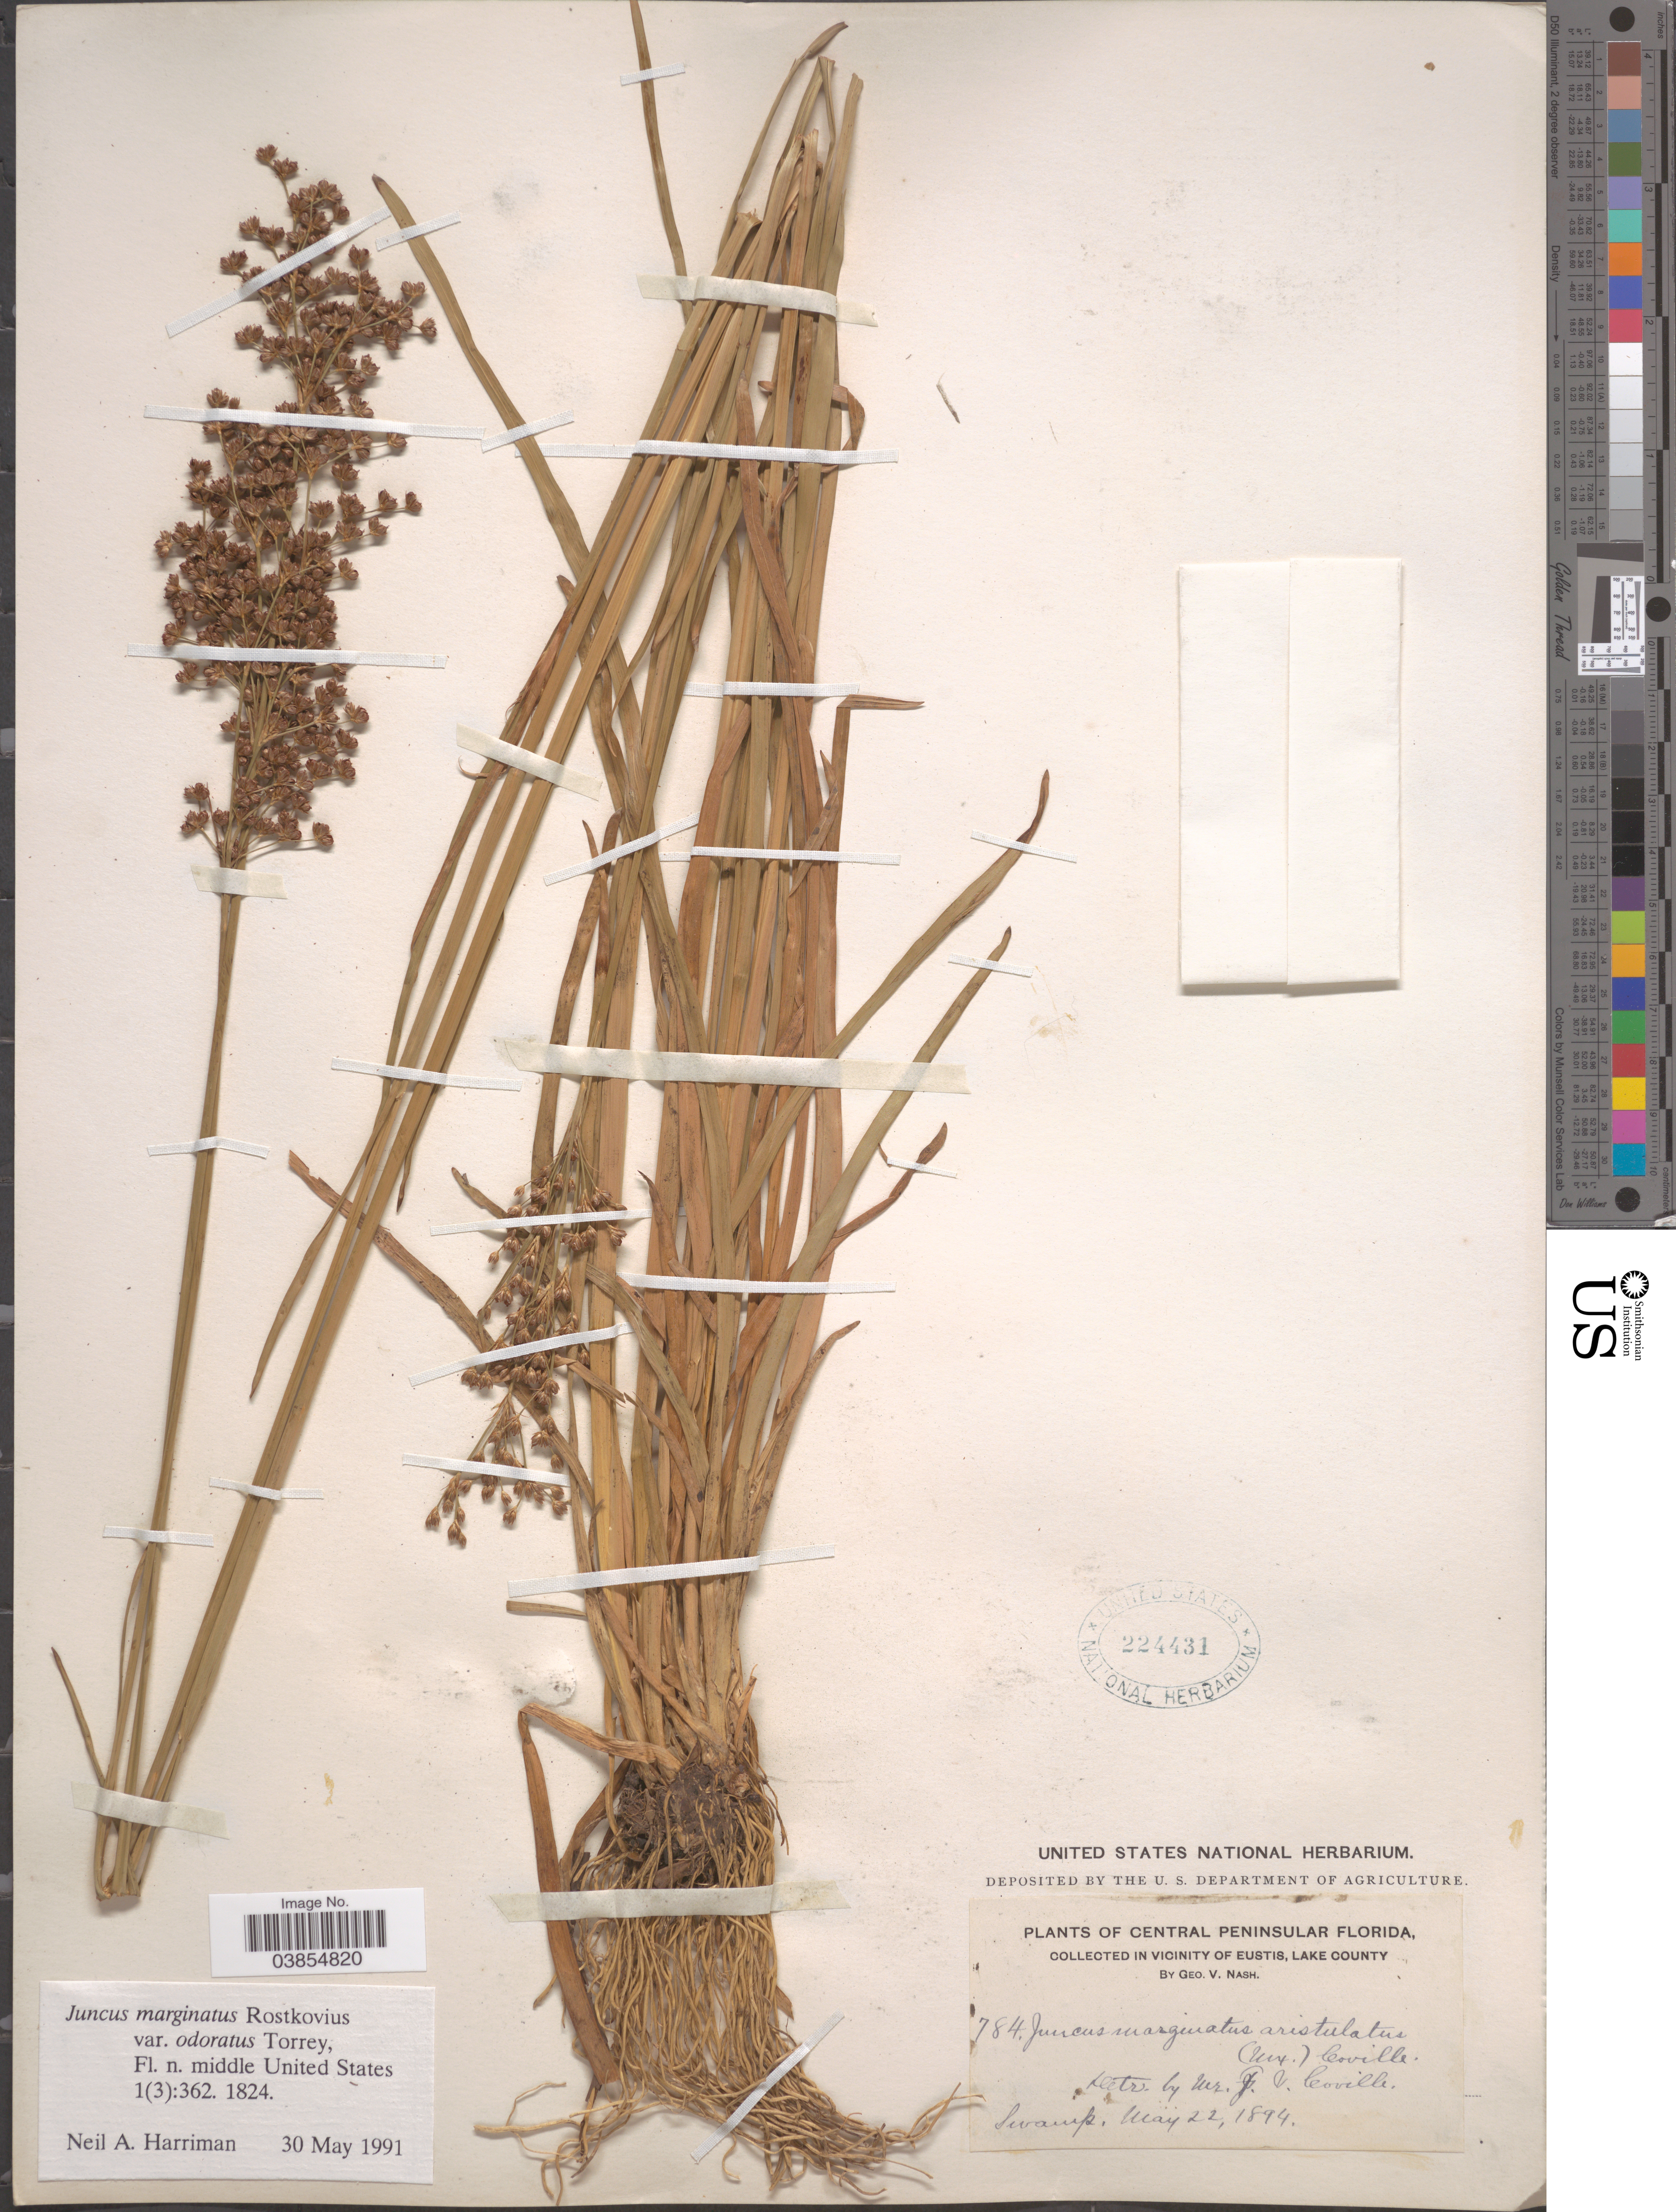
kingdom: Plantae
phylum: Tracheophyta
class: Liliopsida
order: Poales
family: Juncaceae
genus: Juncus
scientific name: Juncus marginatus var. odoratus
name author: Torr.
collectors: G. V. Nash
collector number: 784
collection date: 1894-05-22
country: United States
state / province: Florida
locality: Central Peninsular Florida. In vicinity of Eustis, Lake Co.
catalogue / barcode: US 224431